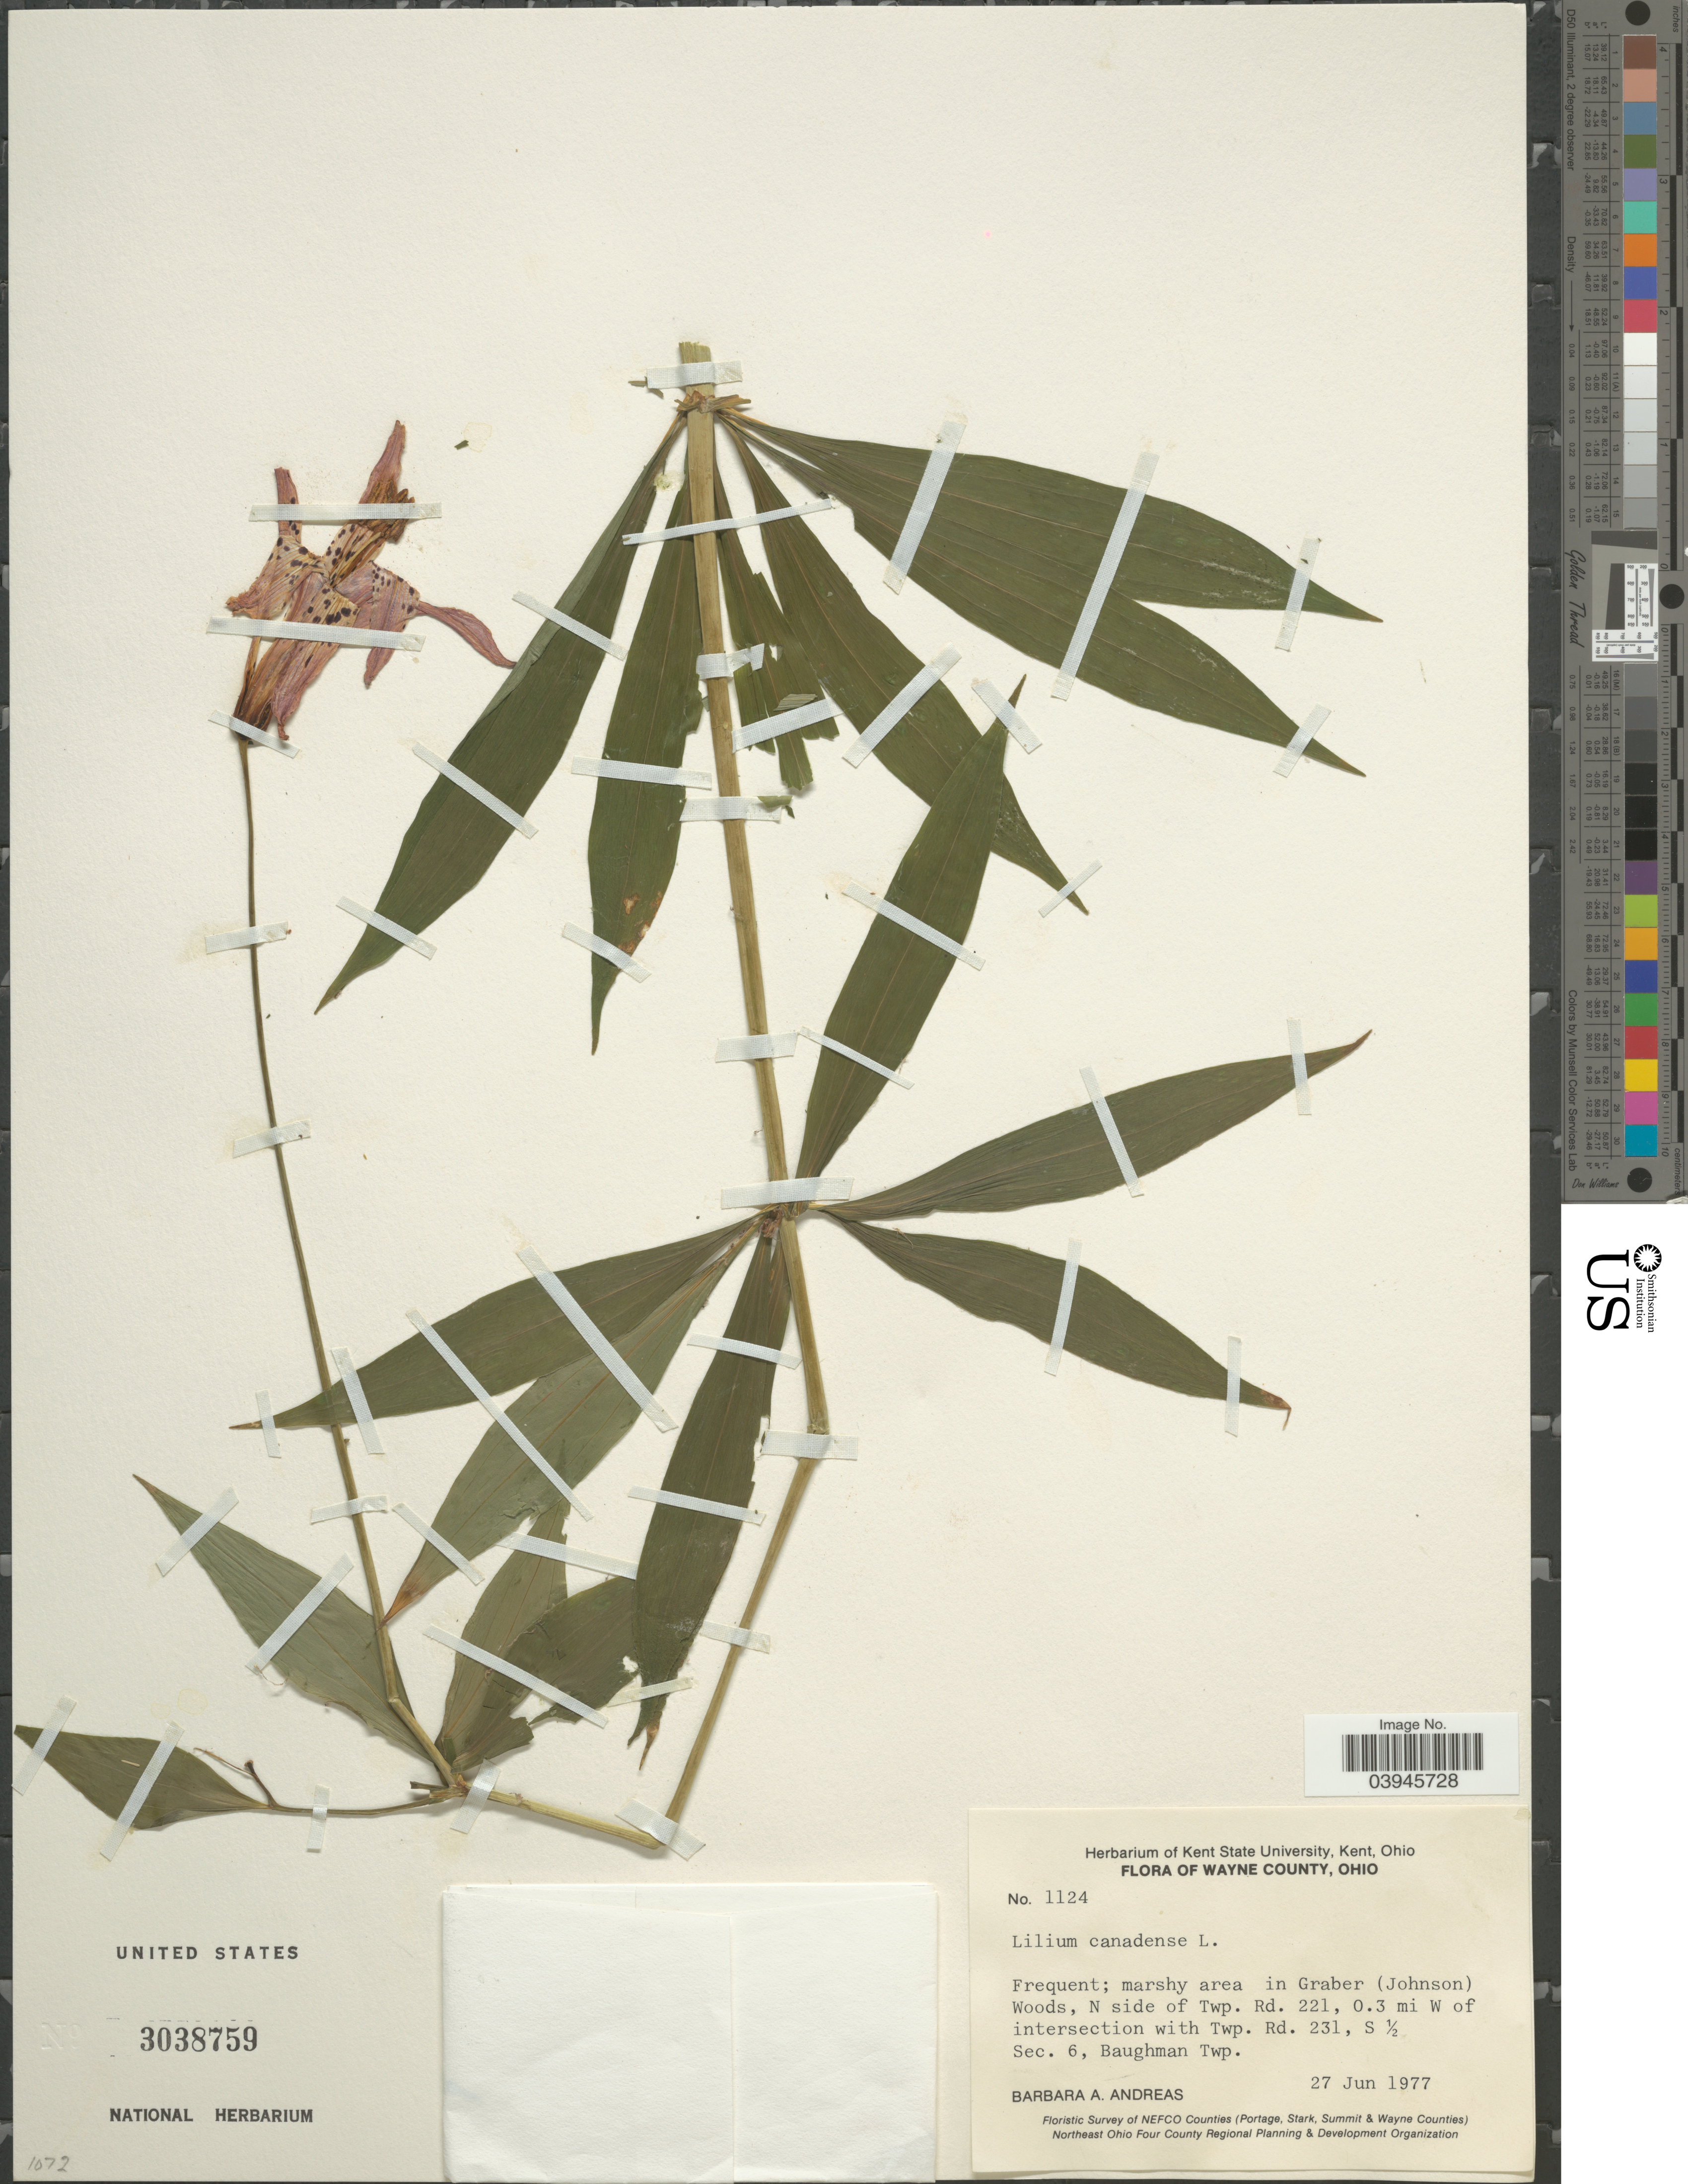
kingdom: Plantae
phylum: Tracheophyta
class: Liliopsida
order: Liliales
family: Liliaceae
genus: Lilium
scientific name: Lilium canadense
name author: L.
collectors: B. A. Andreas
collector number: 1124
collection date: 1977-06-27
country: United States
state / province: Ohio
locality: Wayne County. Marshy area in Graber (Johnson) Woods, N side of Twp. Rd. 221, 0.3 mi W of intersection with Twp. Rd. 231, S ½ Sec. 6, Baughman Twp.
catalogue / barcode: US 3038759